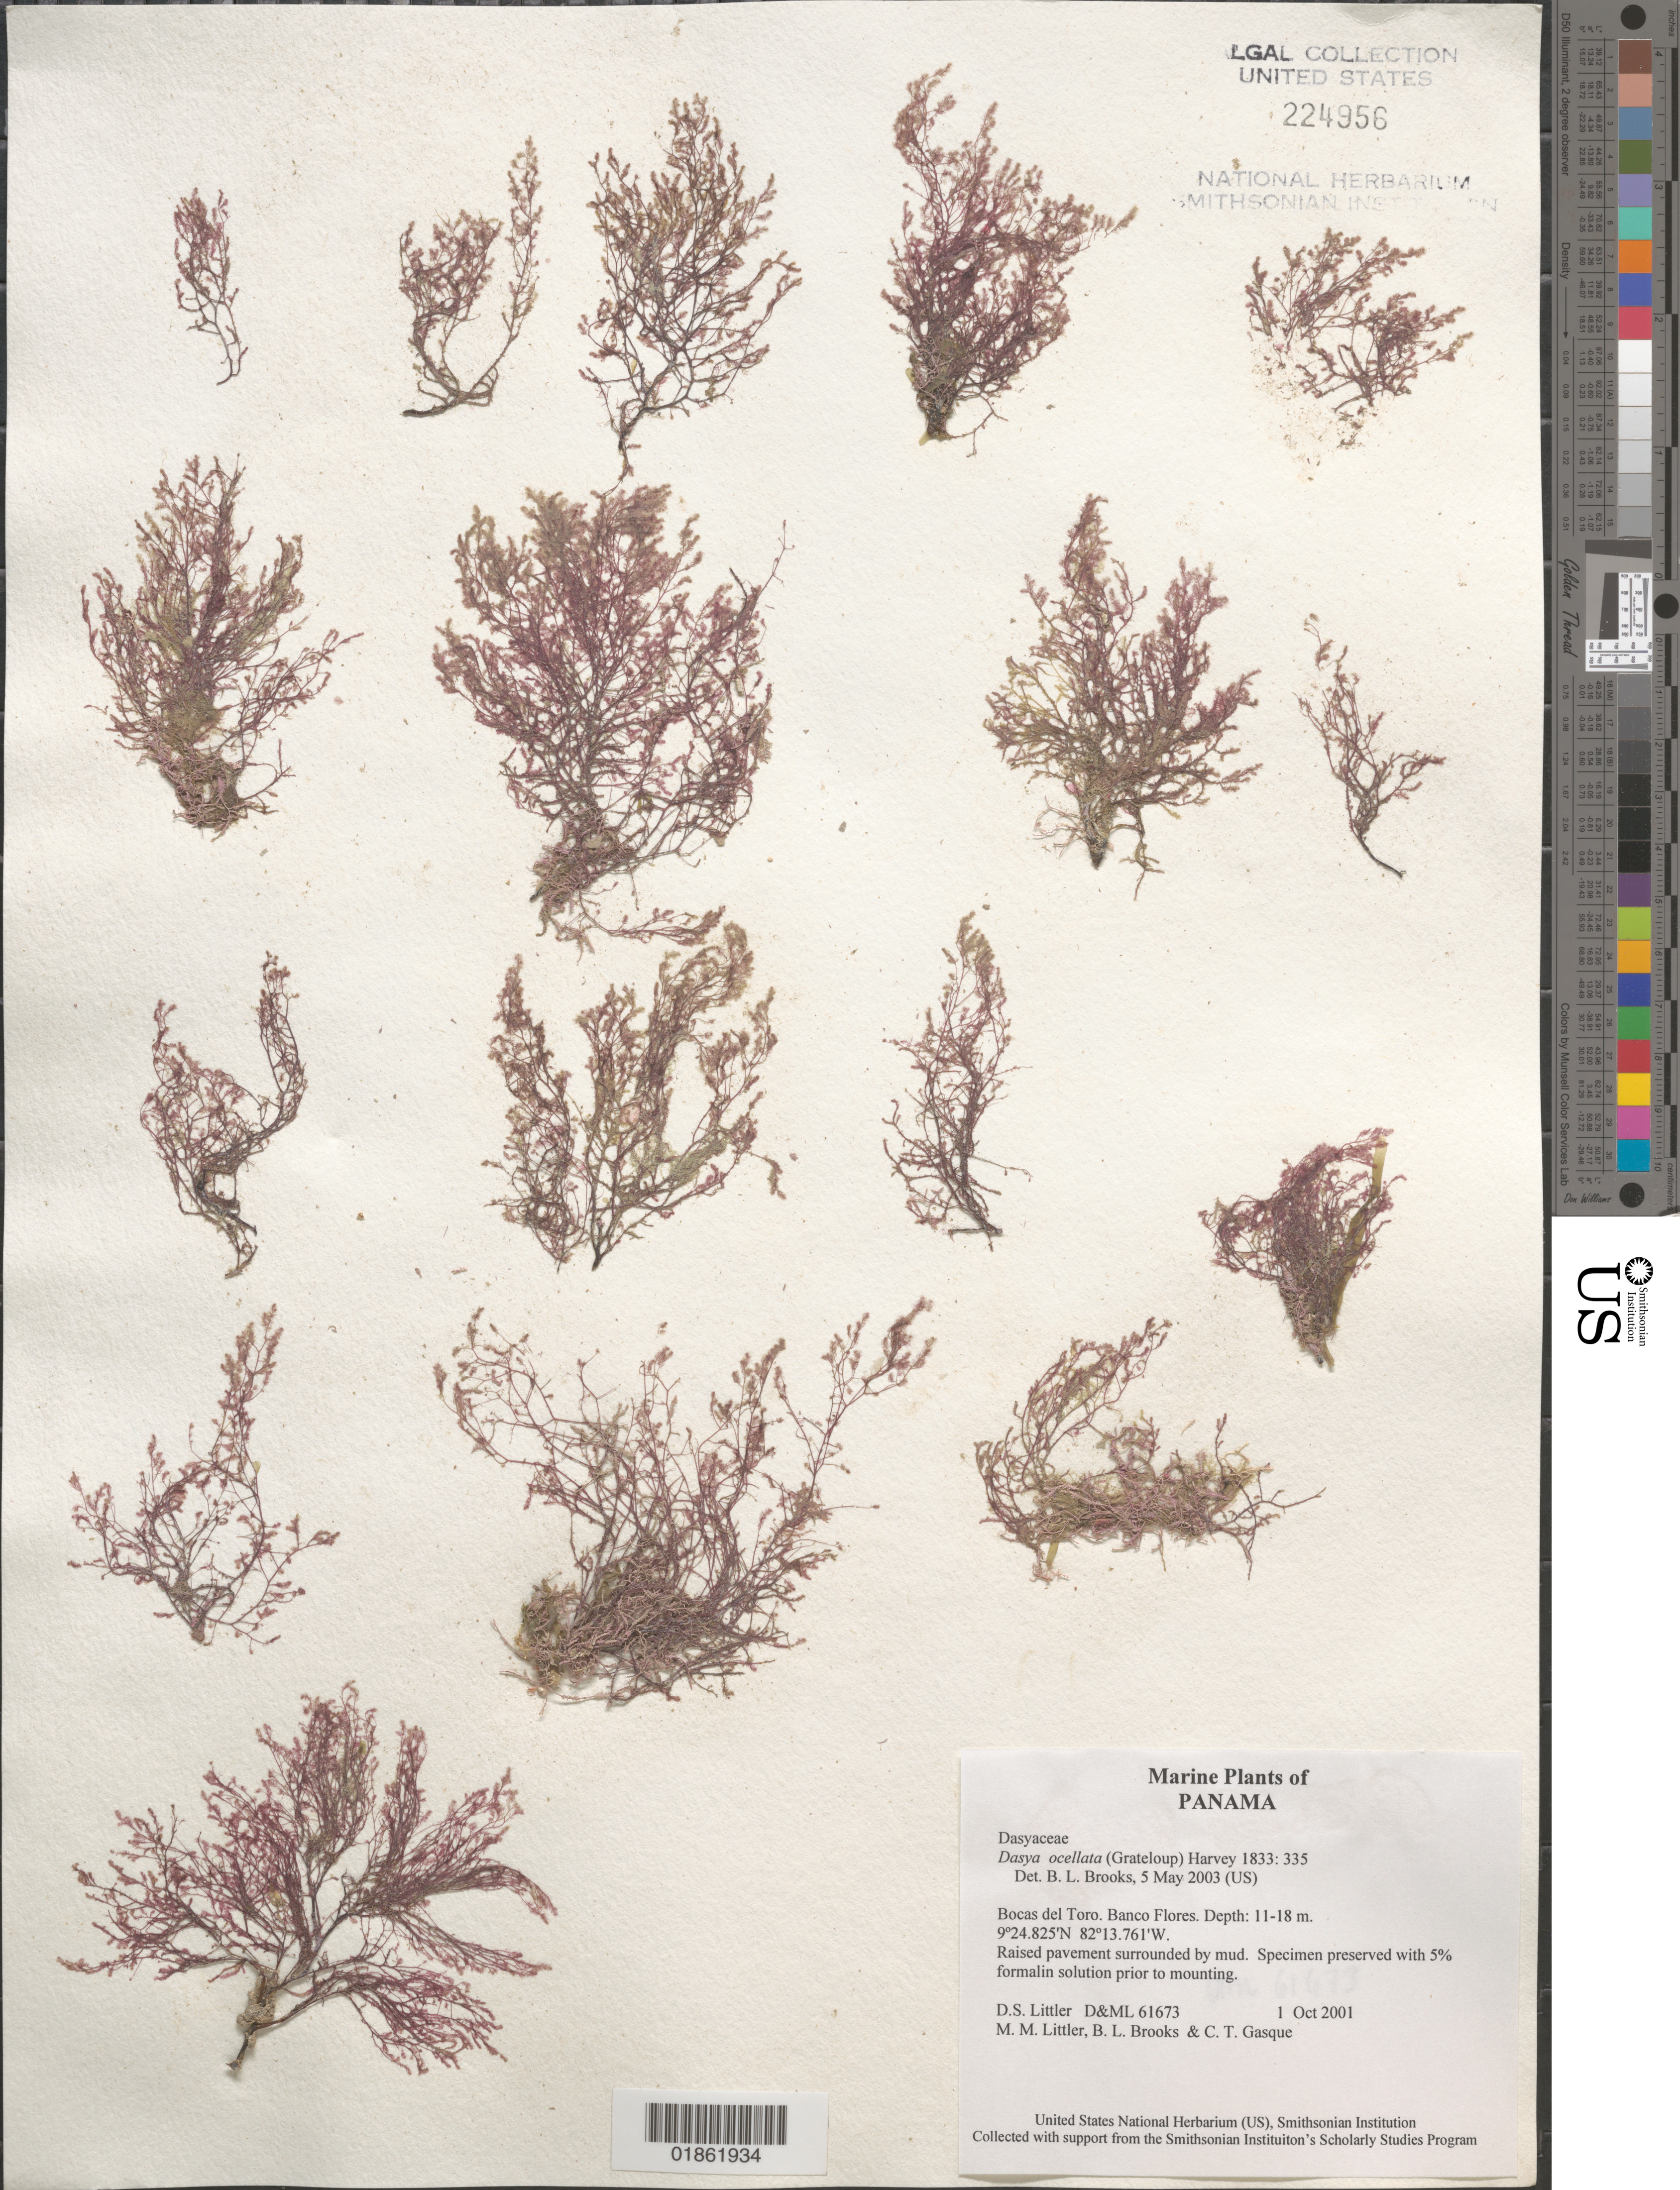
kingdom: Plantae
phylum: Rhodophyta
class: Florideophyceae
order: Ceramiales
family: Dasyaceae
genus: Dasya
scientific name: Dasya sp.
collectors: D. S. Littler, M. M. Littler & C. Gasque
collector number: D&ML 61673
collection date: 2001-10-01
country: Panama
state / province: Bocas del Toro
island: Colón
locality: Isla Colón. Bocas del Toro. Banco Flores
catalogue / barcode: US 224956